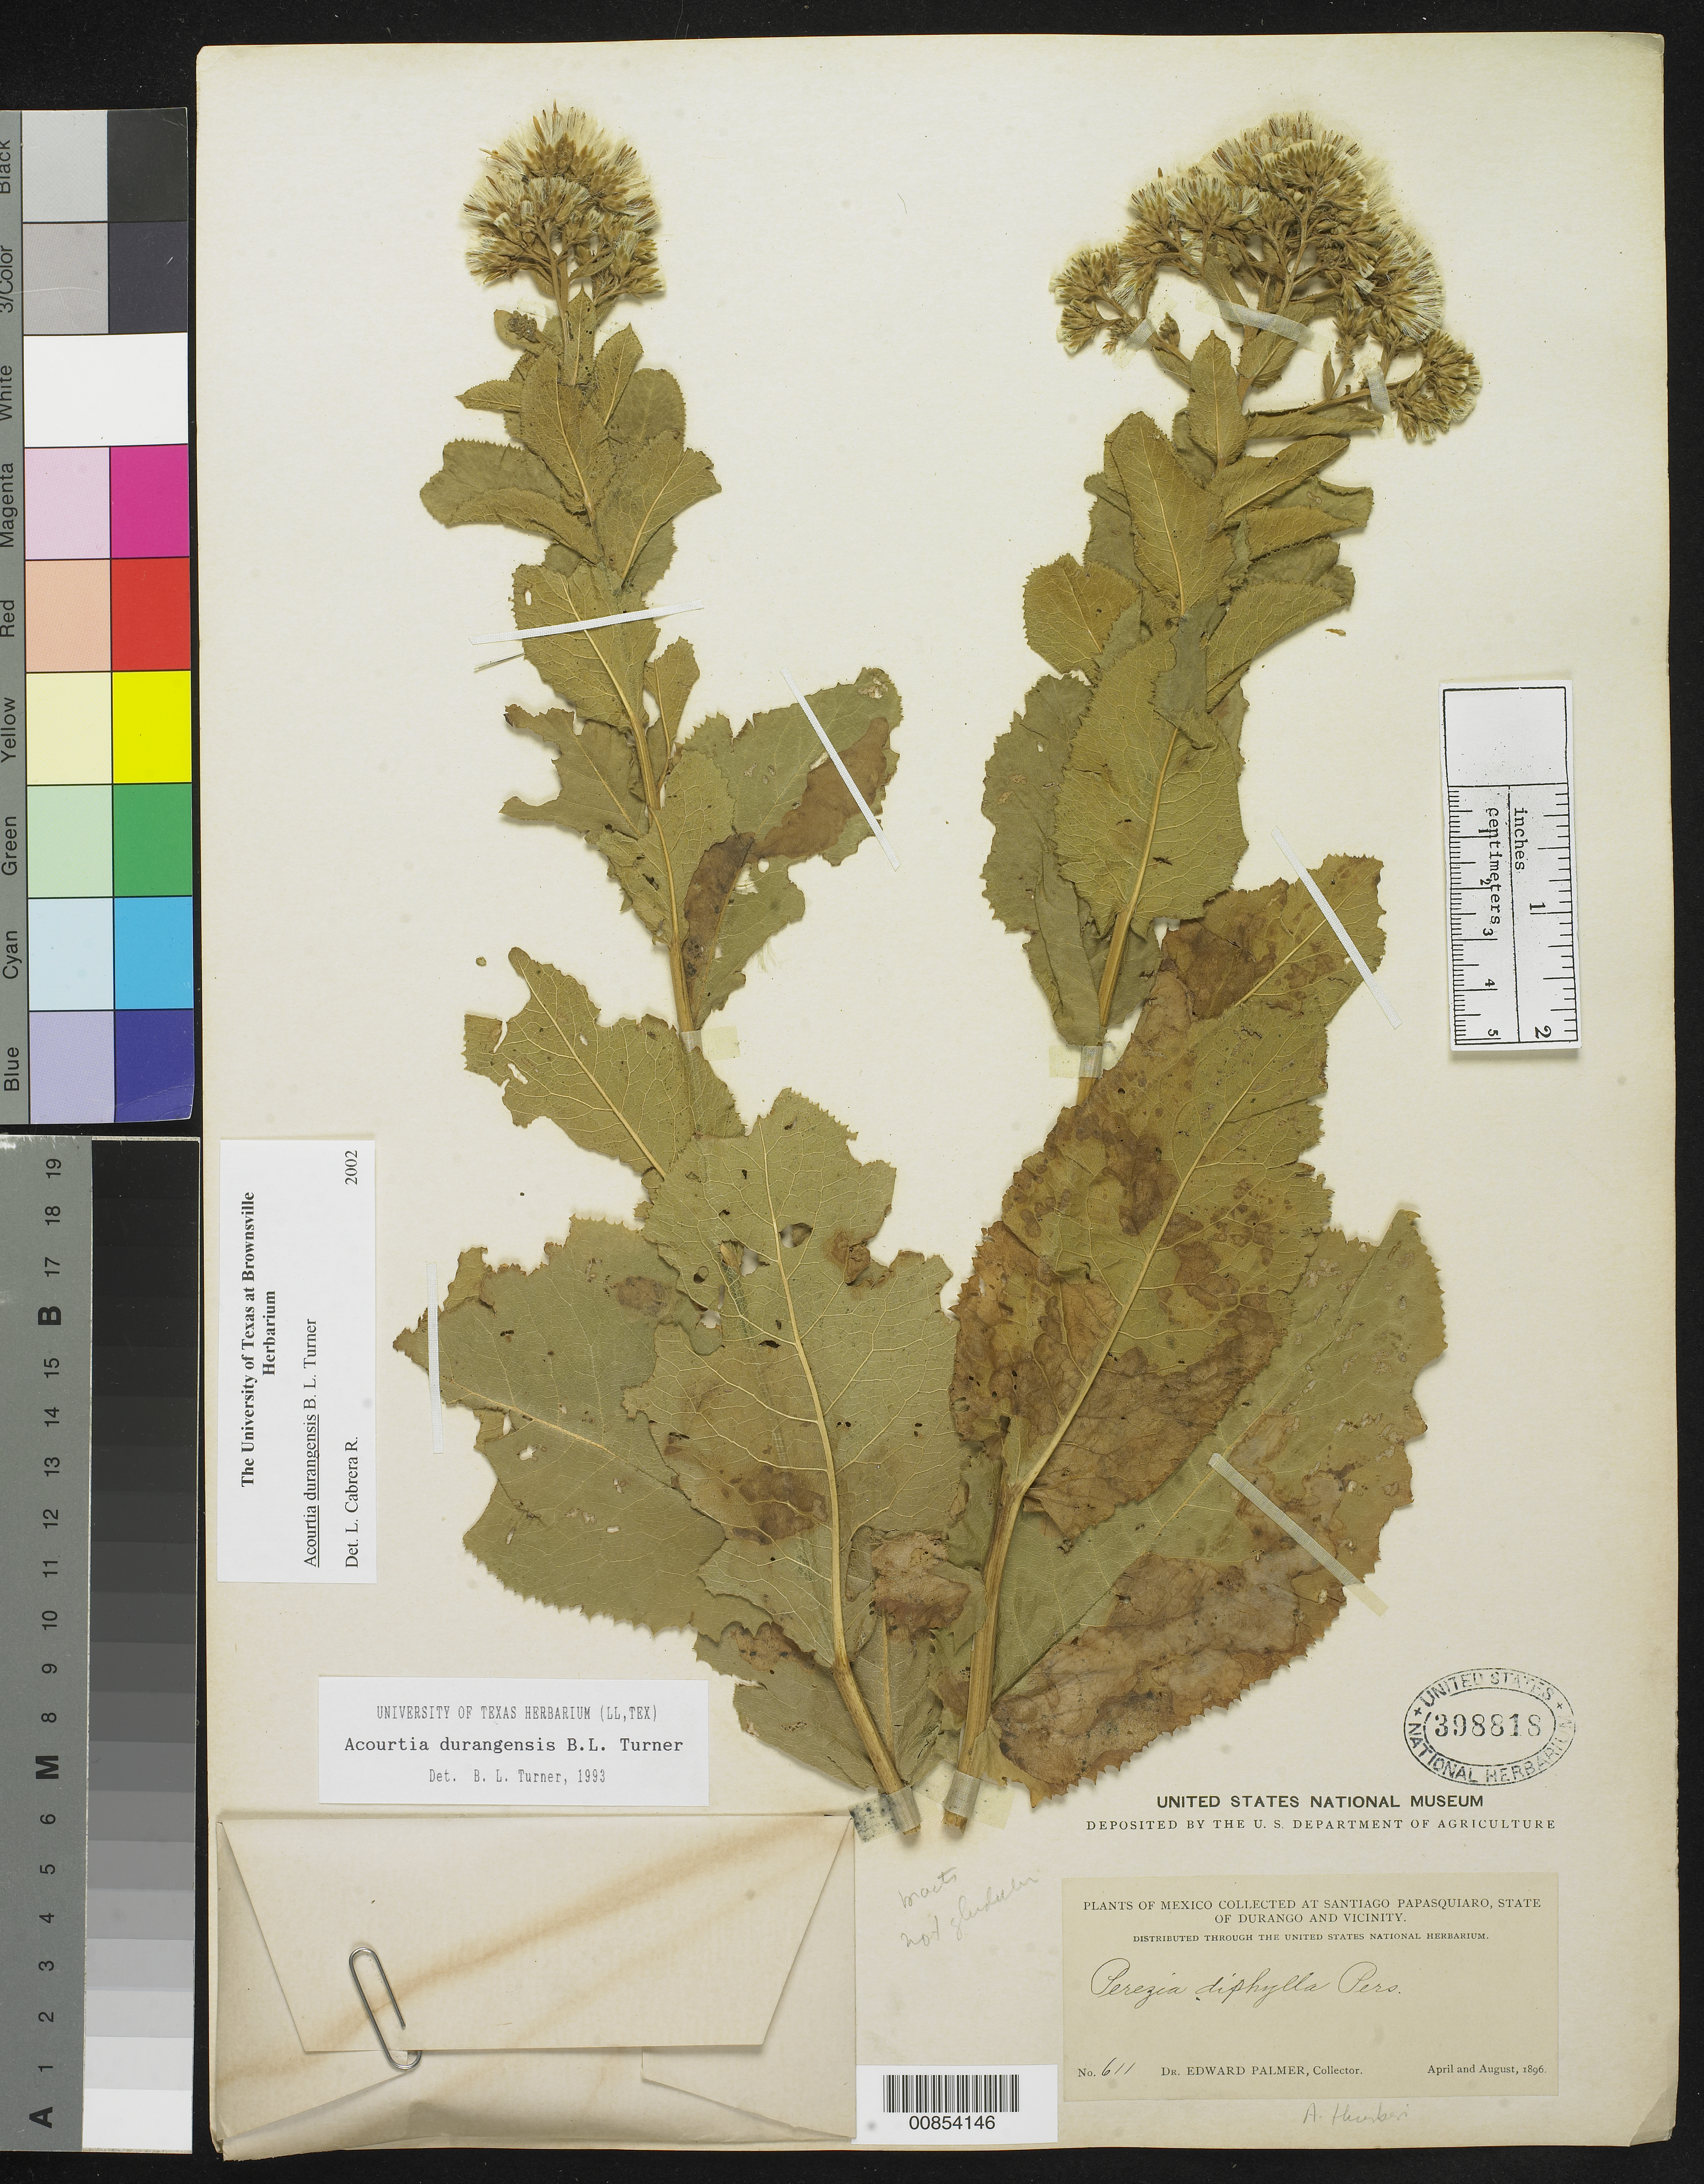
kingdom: Plantae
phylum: Tracheophyta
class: Magnoliopsida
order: Asterales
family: Asteraceae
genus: Acourtia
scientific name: Acourtia durangensis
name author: B.L. Turner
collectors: E. Palmer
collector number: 611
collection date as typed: Apr 1896 to -- Aug 1896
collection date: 1896-04/1896-08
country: Mexico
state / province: Durango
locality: Santiago Papasquiaro, Durango and vicinity.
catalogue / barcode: US 398818